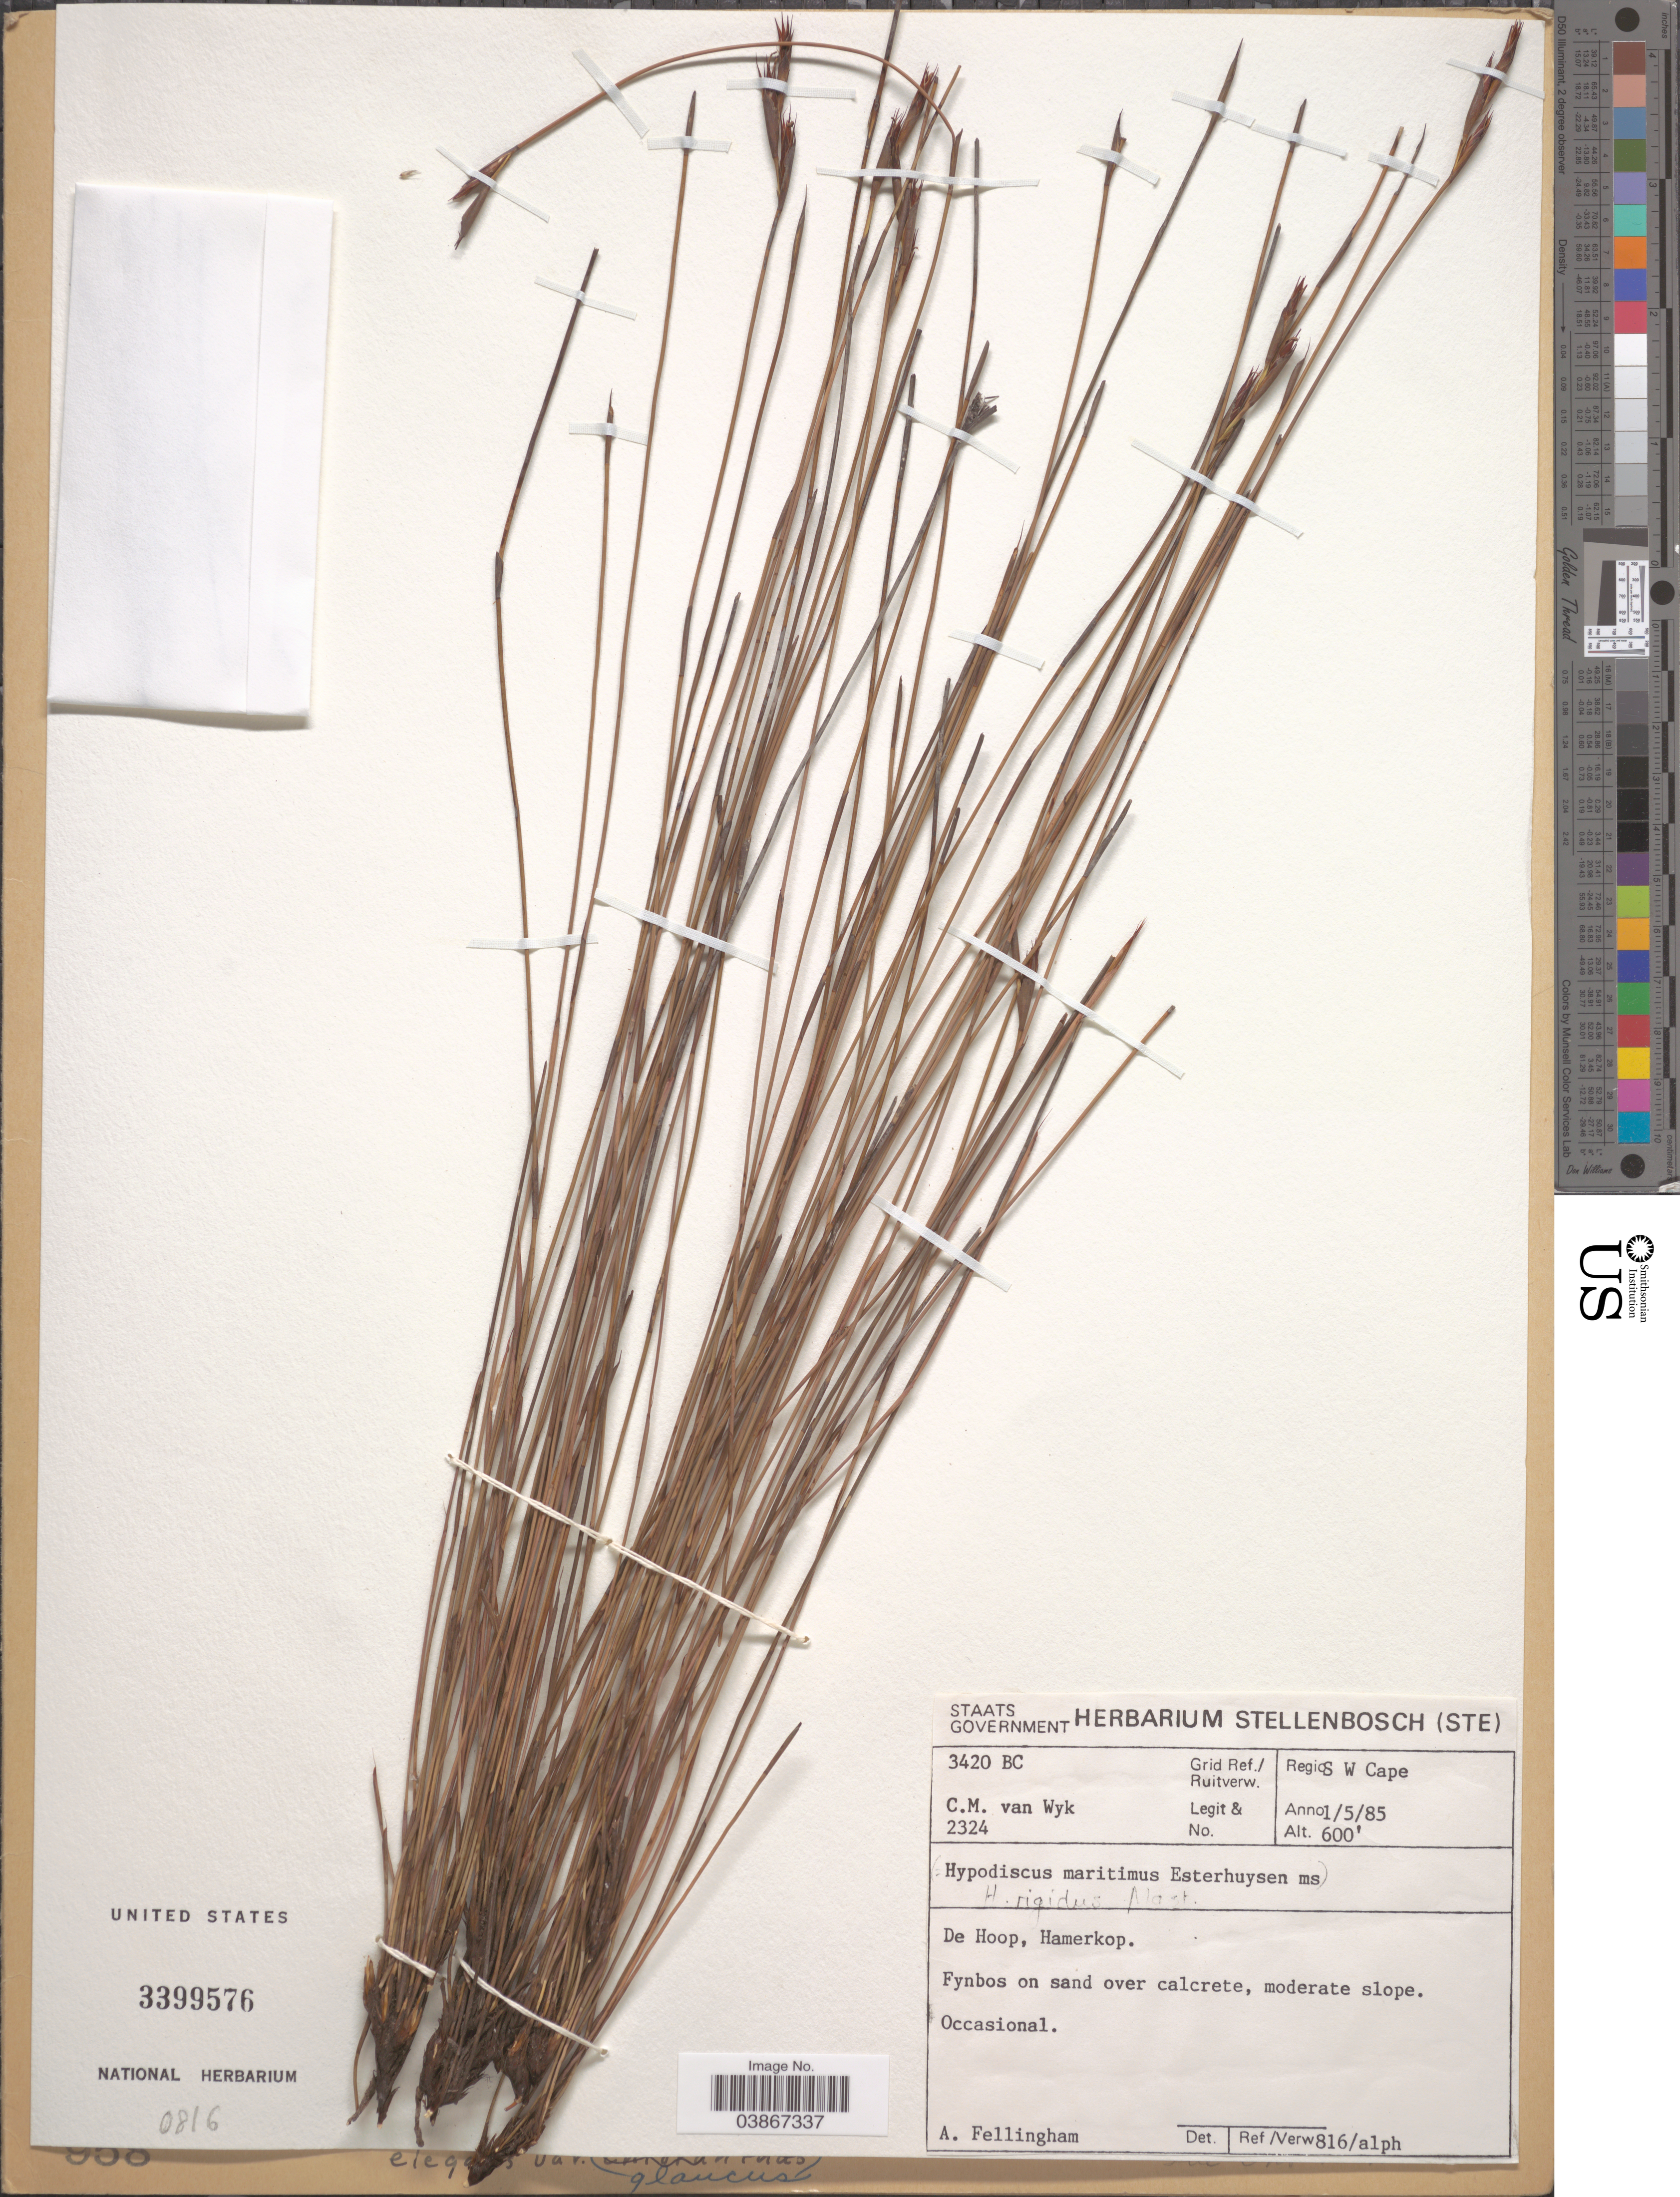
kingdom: Plantae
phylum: Tracheophyta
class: Liliopsida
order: Poales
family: Restionaceae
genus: Hypodiscus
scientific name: Hypodiscus rigidus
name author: Mast.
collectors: C. Van Wyk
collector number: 2324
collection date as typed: Transcribed d/m/y: 1/5/85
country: South Africa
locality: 3420 BC Grid Ref./ Ruitverw. Regio S W Cape. De Hoop, Hamerkop.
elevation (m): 183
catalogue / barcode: US 3399576